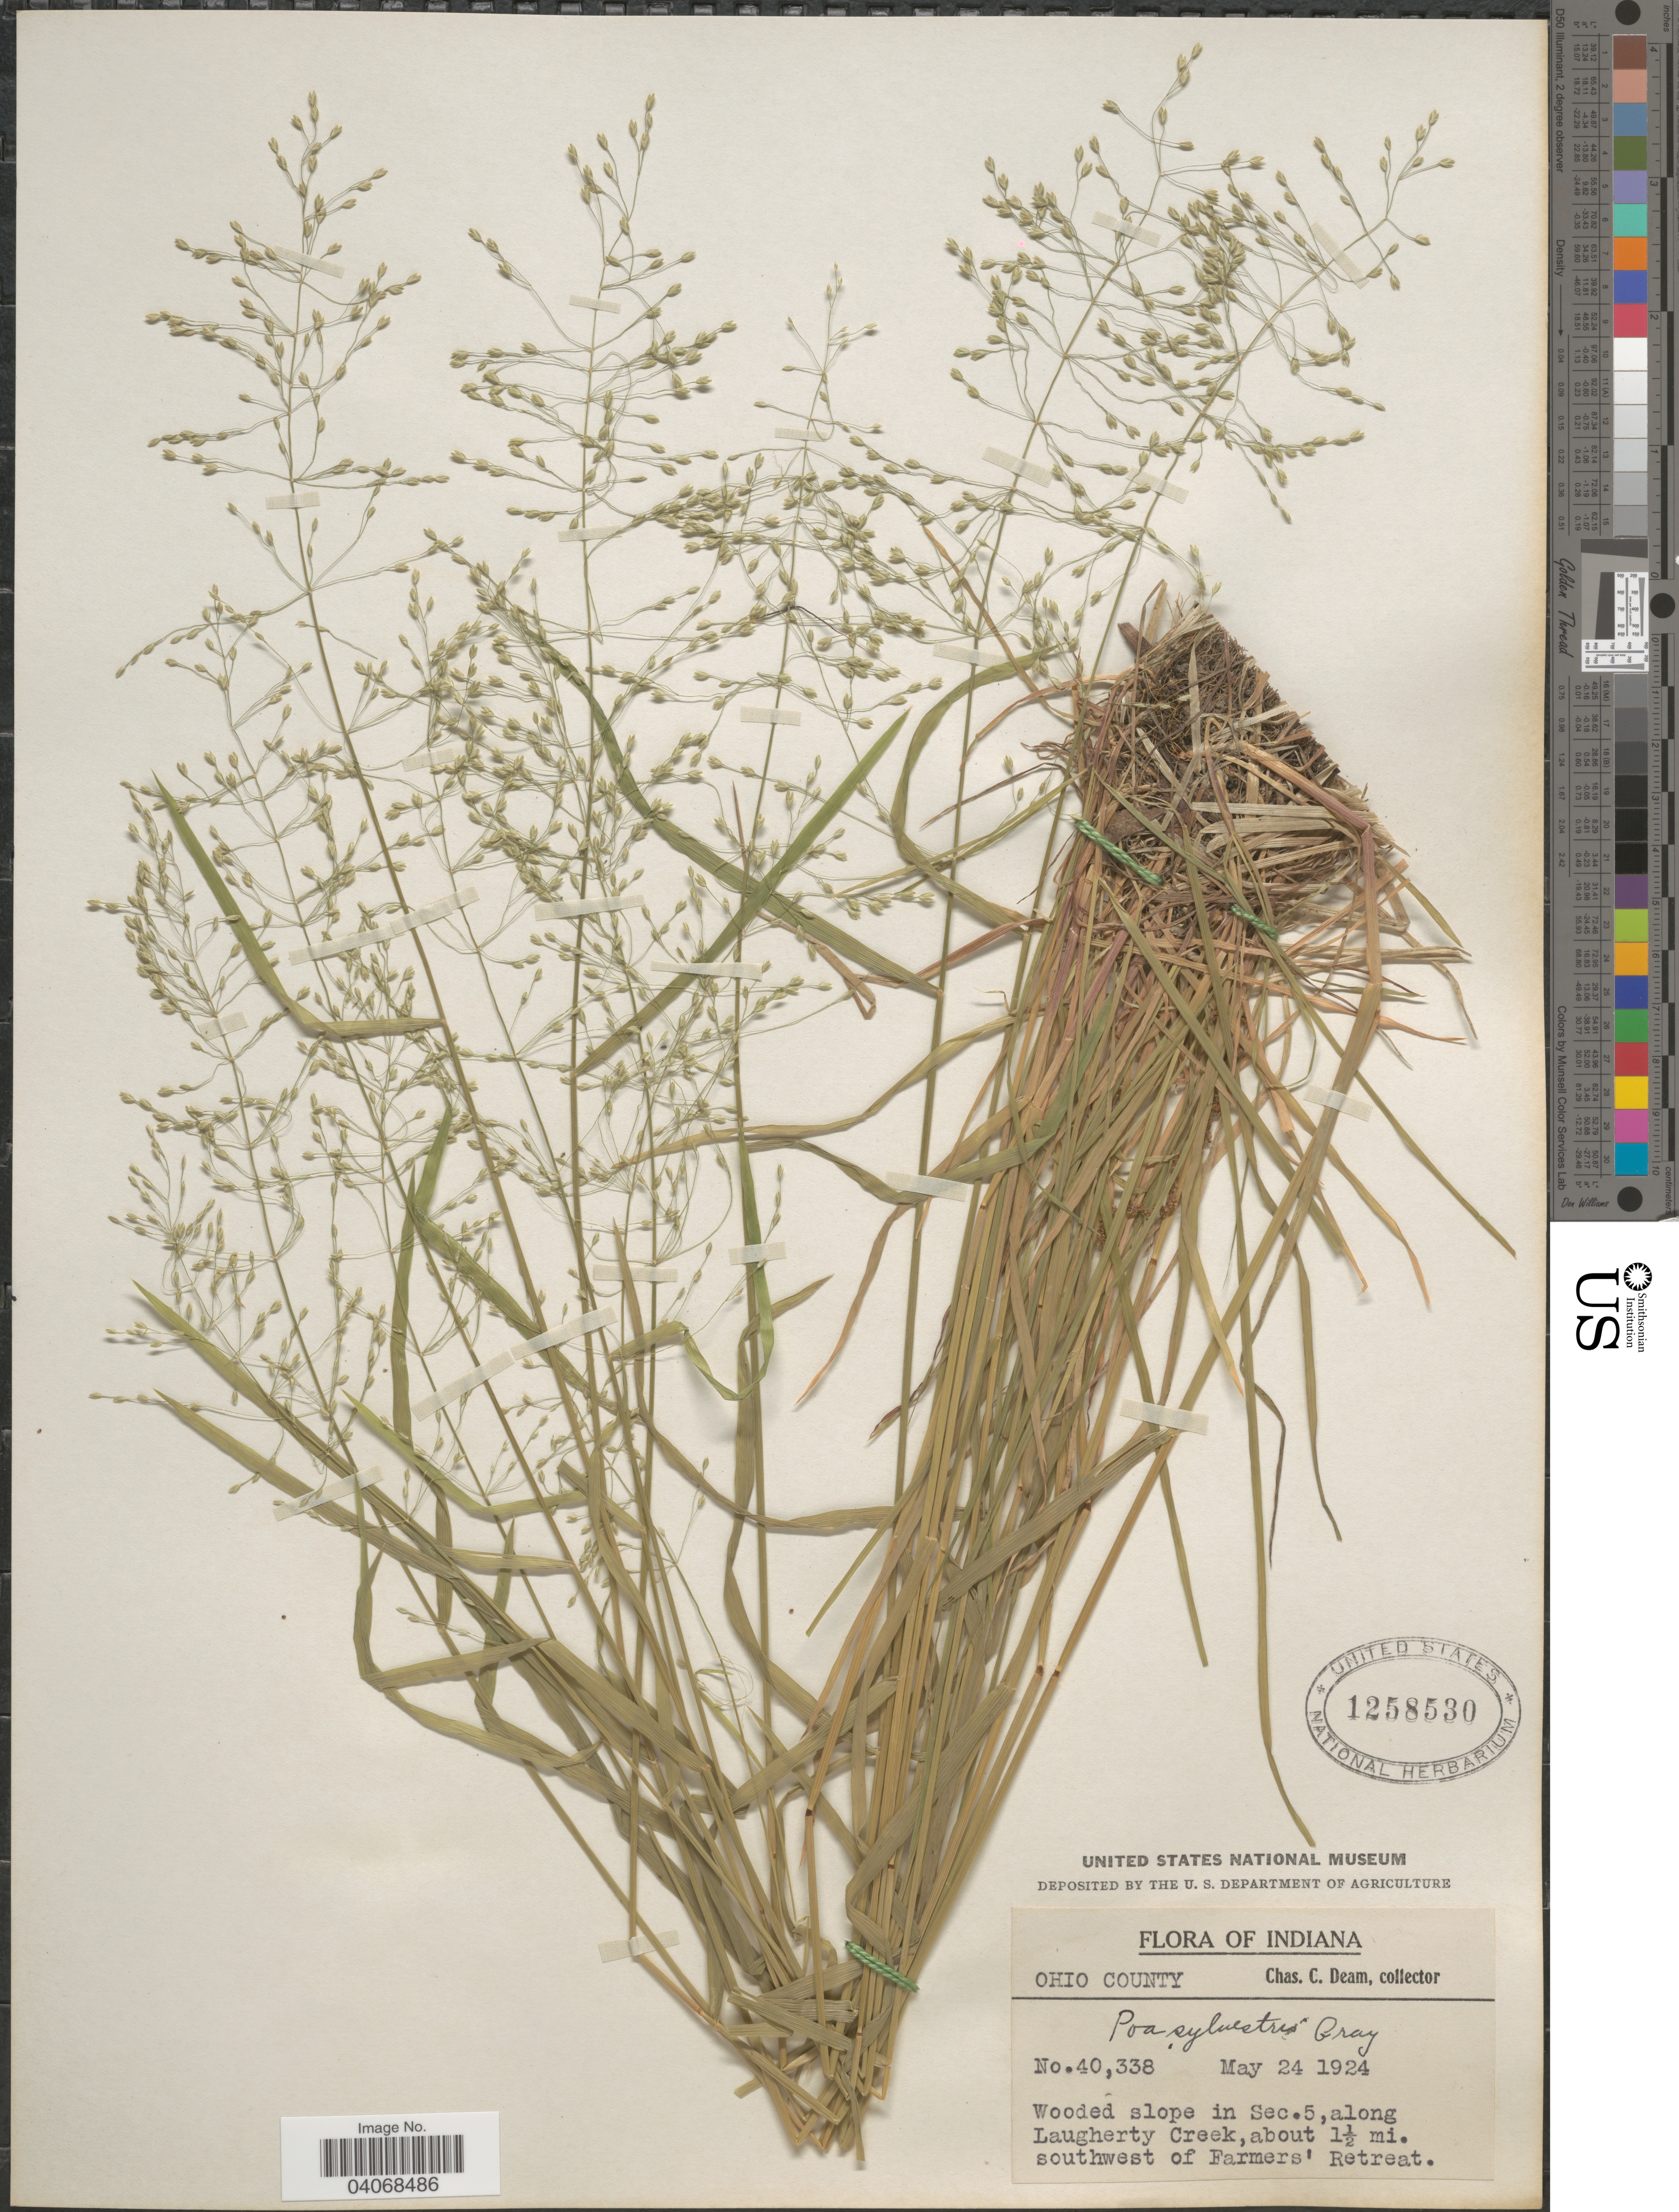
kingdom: Plantae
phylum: Tracheophyta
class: Liliopsida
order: Poales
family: Poaceae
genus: Poa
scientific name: Poa sylvestris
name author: A. Gray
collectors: C. C. Deam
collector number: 40338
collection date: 1924-05-24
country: United States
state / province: Indiana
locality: Wooded slope in Sec.5, along Laughterty Creek, about 1½ mi. southwest of Farmers' Retreat. Ohio County.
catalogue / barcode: US 1258530